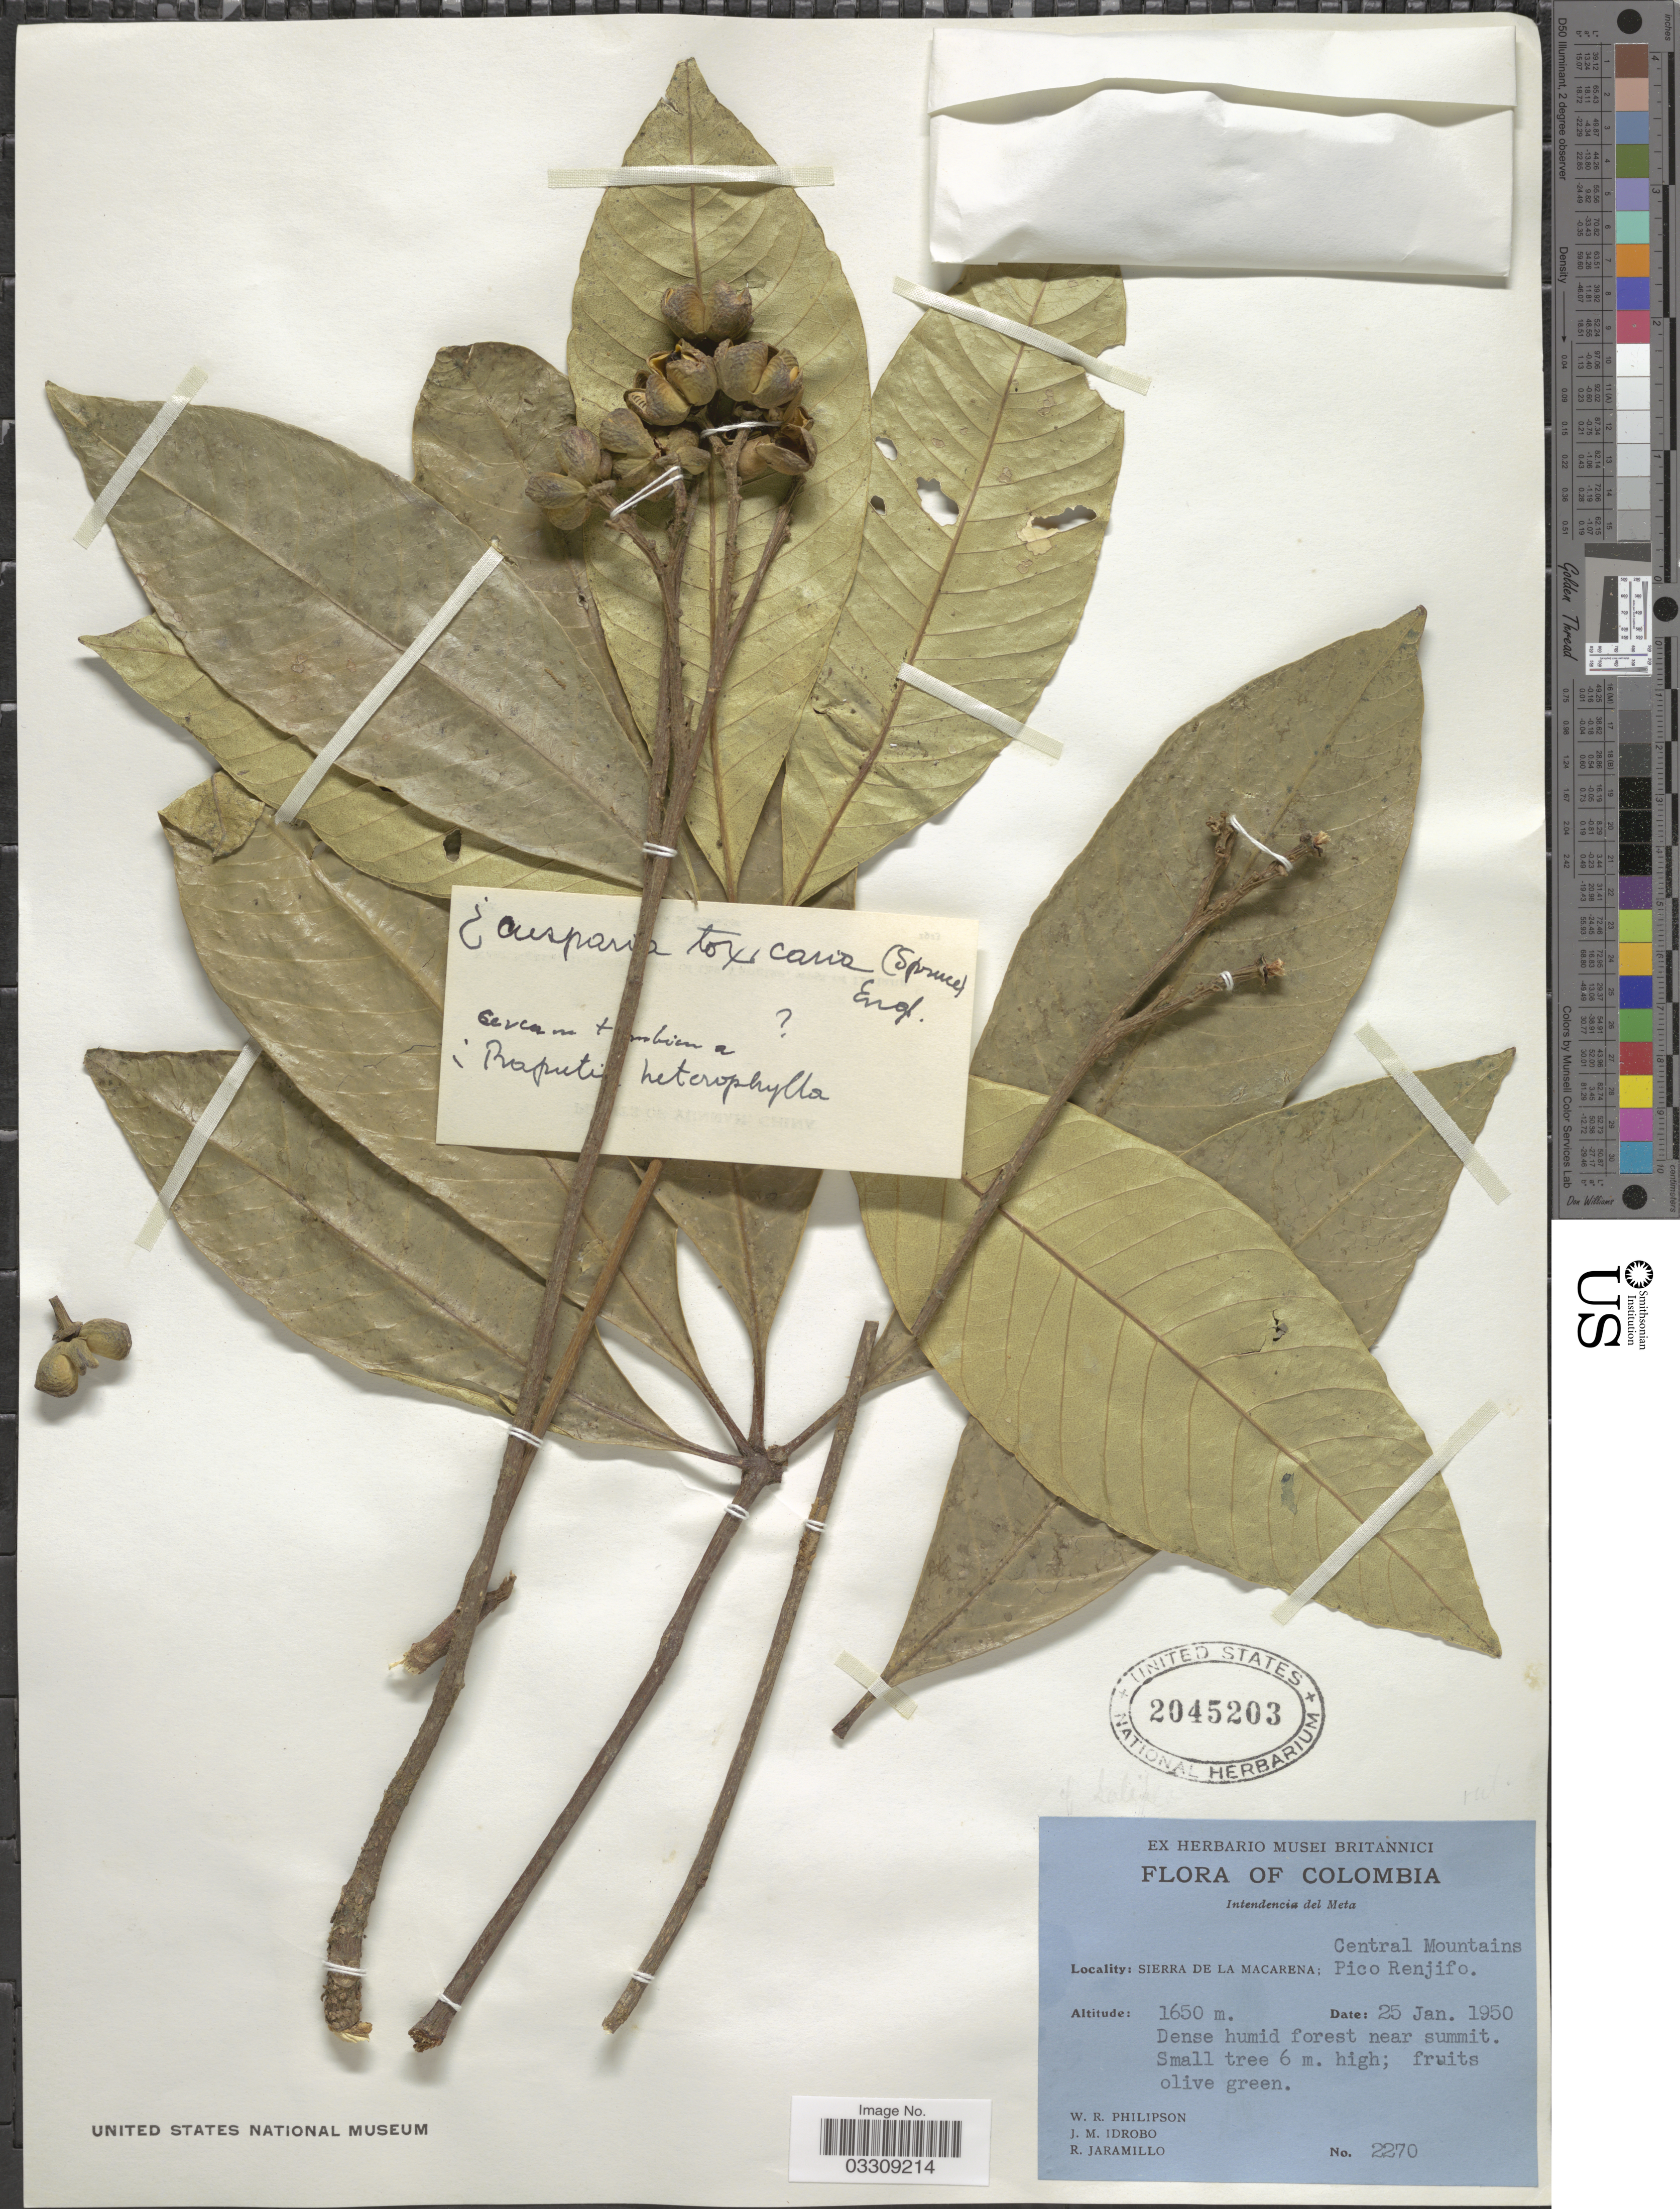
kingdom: Plantae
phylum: Tracheophyta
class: Magnoliopsida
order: Sapindales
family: Rutaceae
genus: Raputiarana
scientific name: Raputiarana sp.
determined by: Strong, Mark T., (BOT), Smithsonian Institution - National Museum of Natural History (UNITED STATES)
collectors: W. R. Philipson, J. M. Idrobo & R. Jaramillo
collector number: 2270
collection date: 1950-01-25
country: Colombia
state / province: Meta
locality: Intendencia del Meta. Central Mountains. Sierra de la Macarena: Pico Renjifo.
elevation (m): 1650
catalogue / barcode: US 2045203